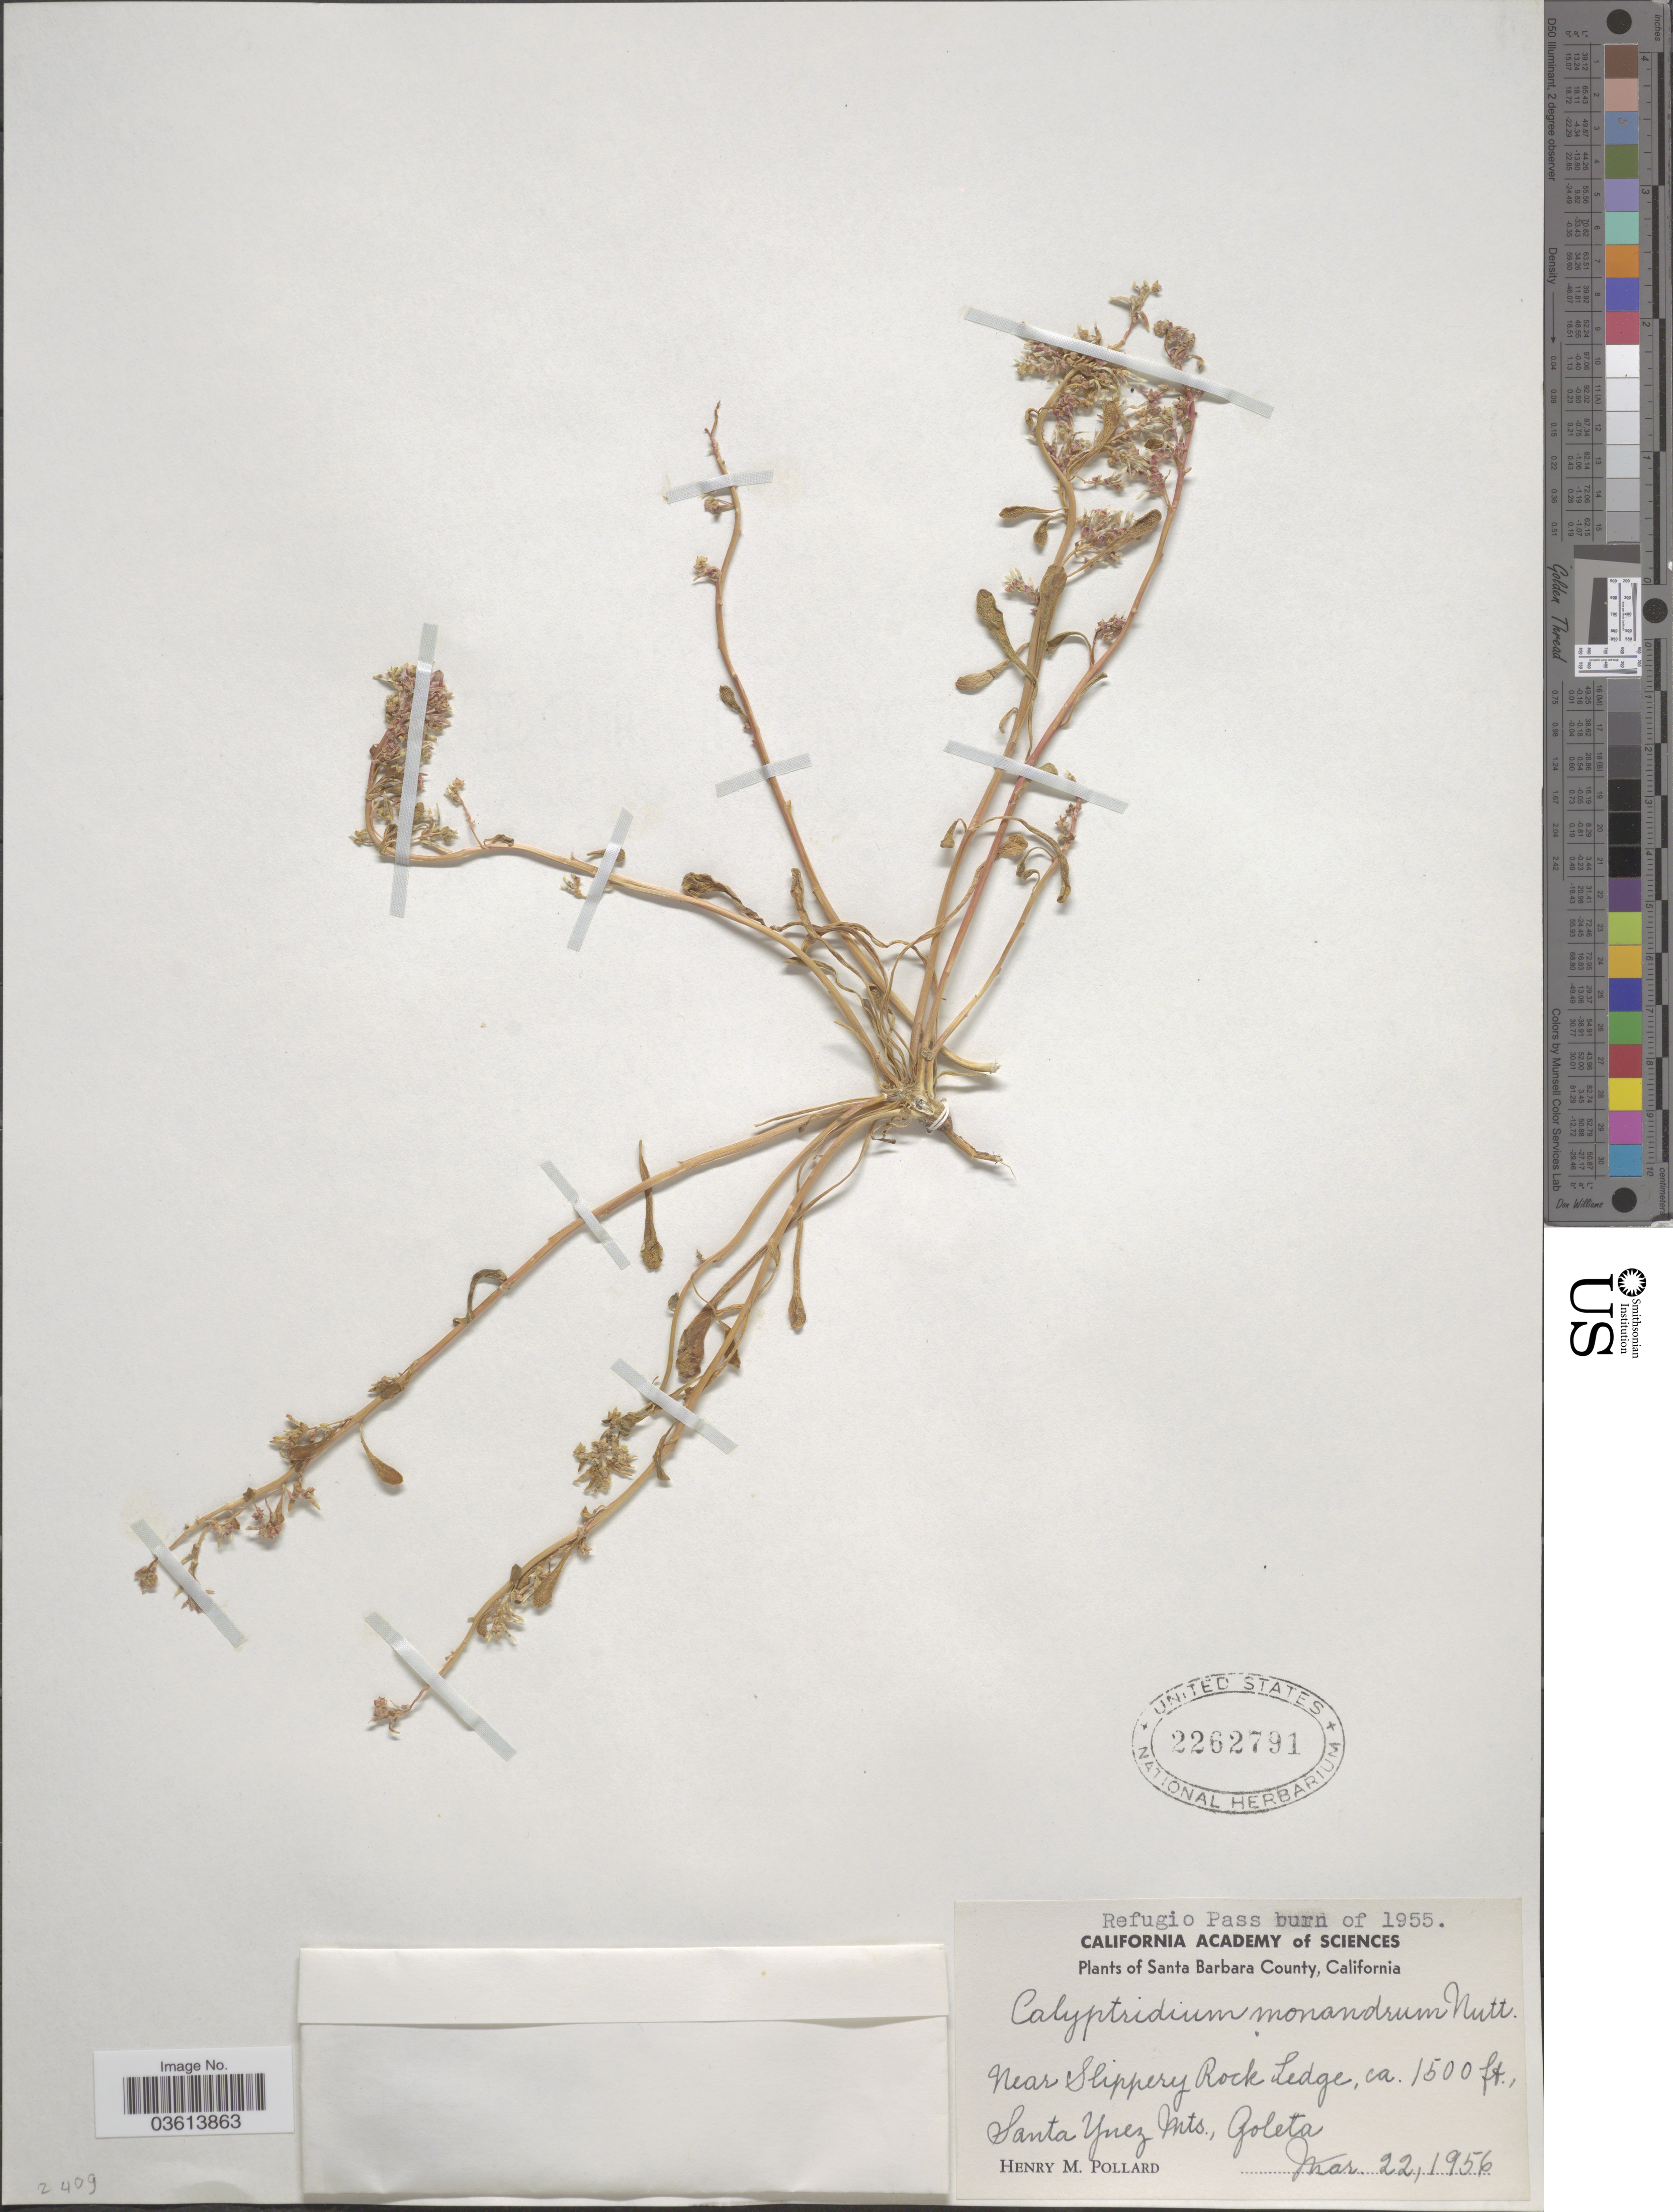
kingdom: Plantae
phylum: Tracheophyta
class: Magnoliopsida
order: Caryophyllales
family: Montiaceae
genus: Calyptridium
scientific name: Calyptridium monandrum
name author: (Nutt.) Nutt.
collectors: H. M. Pollard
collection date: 1956-03-22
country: United States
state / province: California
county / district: Santa Barbara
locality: Refugio Pass [unsure placement] Santa Barbara County. Near Slippery Rock Ledge. Santa Ynez Mts, Goleta.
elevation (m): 457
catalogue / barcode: US 2262791